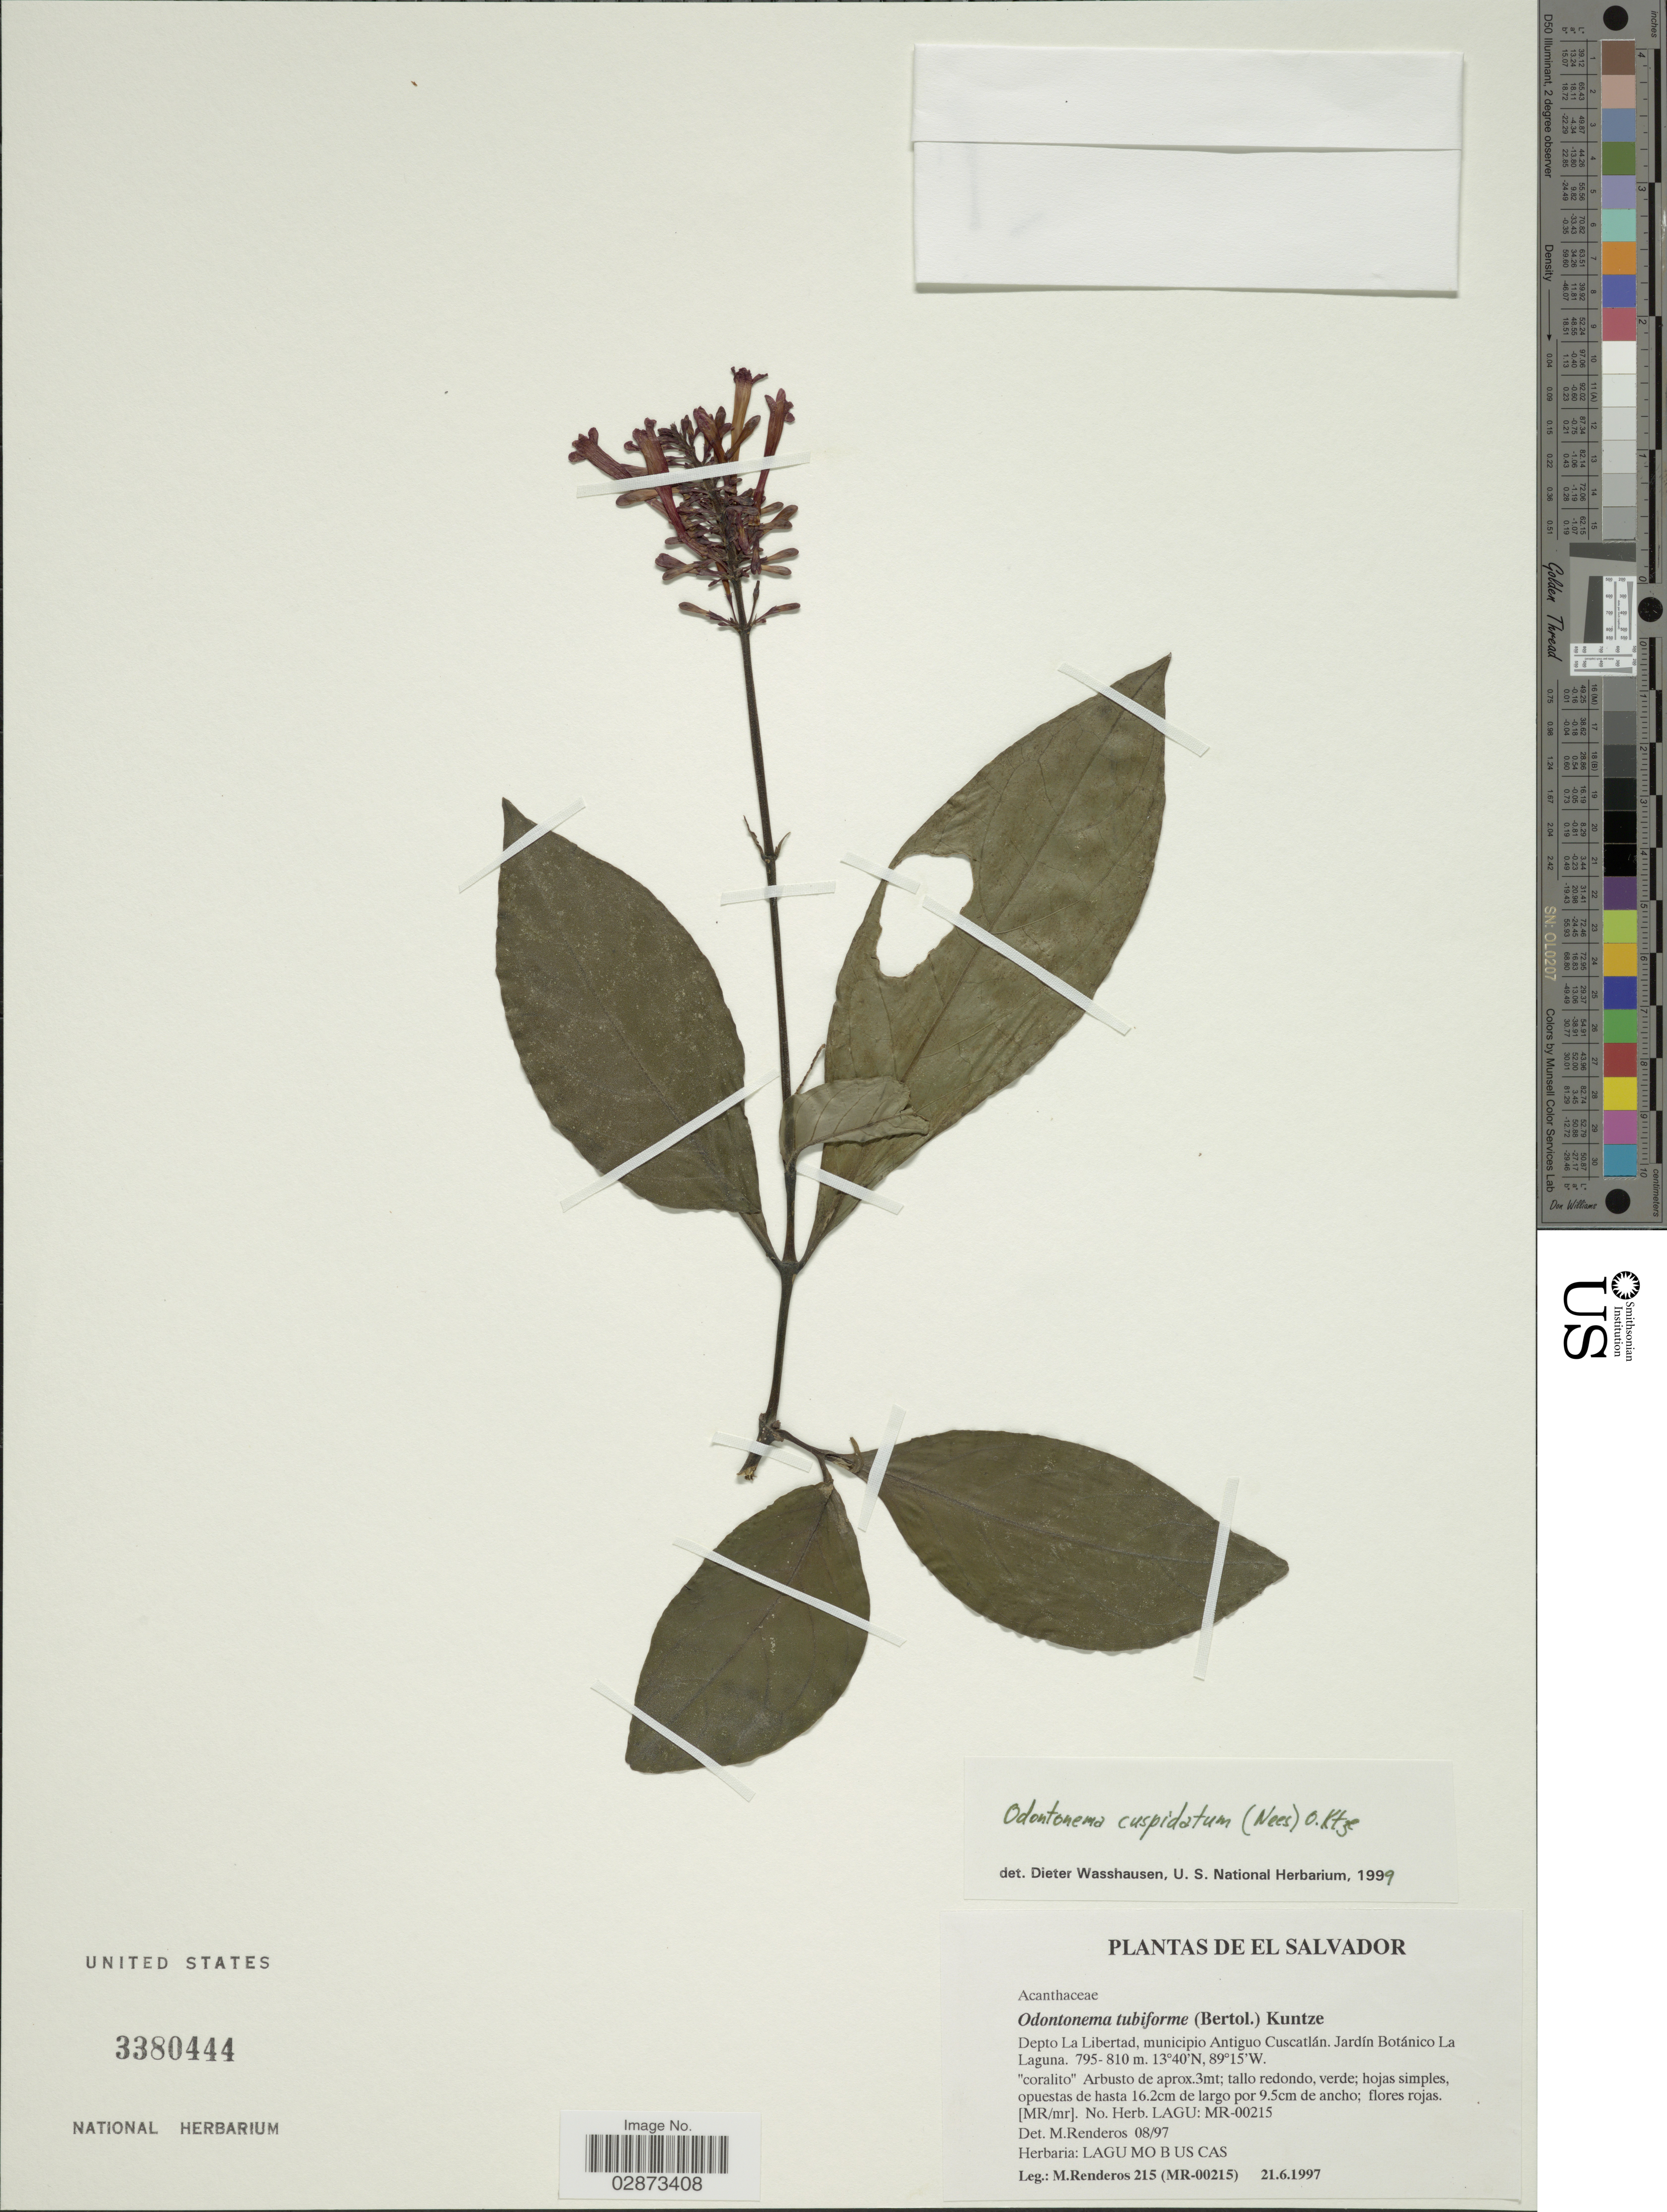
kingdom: Plantae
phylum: Tracheophyta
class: Magnoliopsida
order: Lamiales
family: Acanthaceae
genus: Odontonema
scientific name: Odontonema cuspidatum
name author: (Nees) Kuntze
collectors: M. Renderos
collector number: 215 (MR-00215)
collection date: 1997-06-21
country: El Salvador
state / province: La Libertad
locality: Depto. La Libertad, municipio Antiguo Cuscatlán, Jardín Botánico La Laguna.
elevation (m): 795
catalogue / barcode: US 3380444